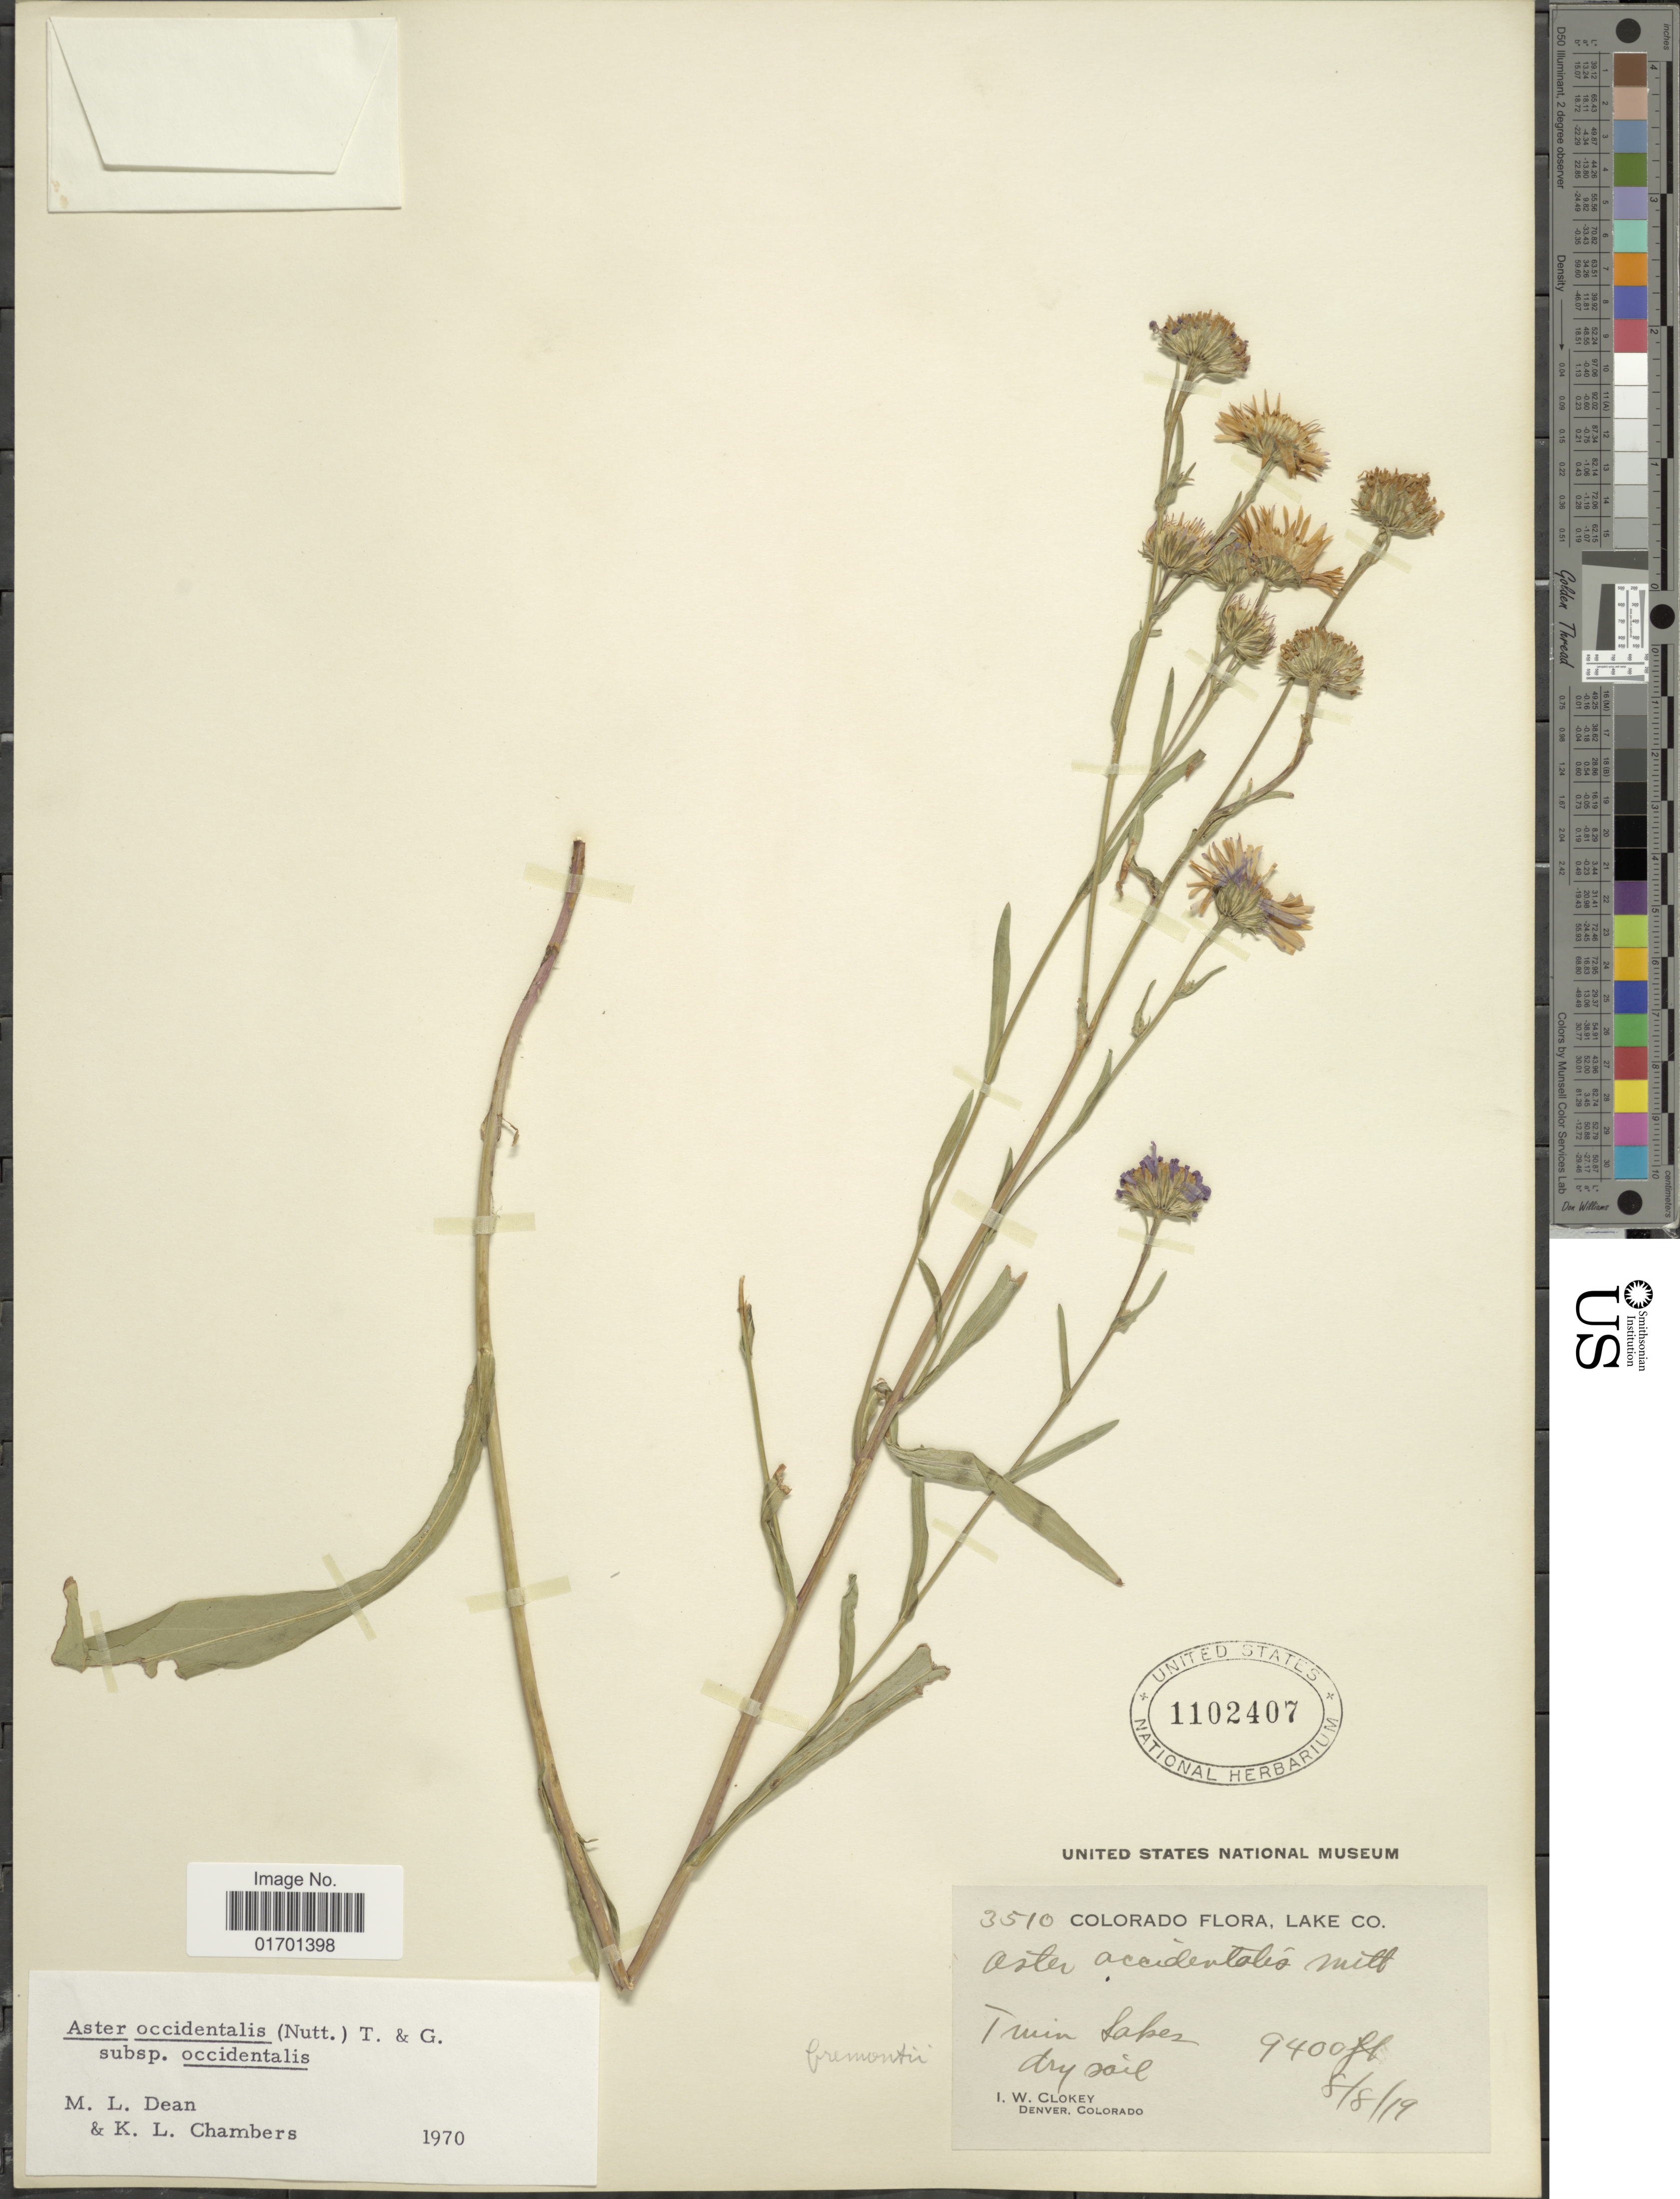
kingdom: Plantae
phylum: Tracheophyta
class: Magnoliopsida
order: Asterales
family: Asteraceae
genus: Symphyotrichum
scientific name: Symphyotrichum spathulatum var. spathulatum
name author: (Lindl.) G.L. Nesom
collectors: I. W. Clokey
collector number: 3510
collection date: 1919-08-08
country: United States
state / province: Colorado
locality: Lake Co., Twin Lakes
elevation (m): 2865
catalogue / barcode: US 1102407